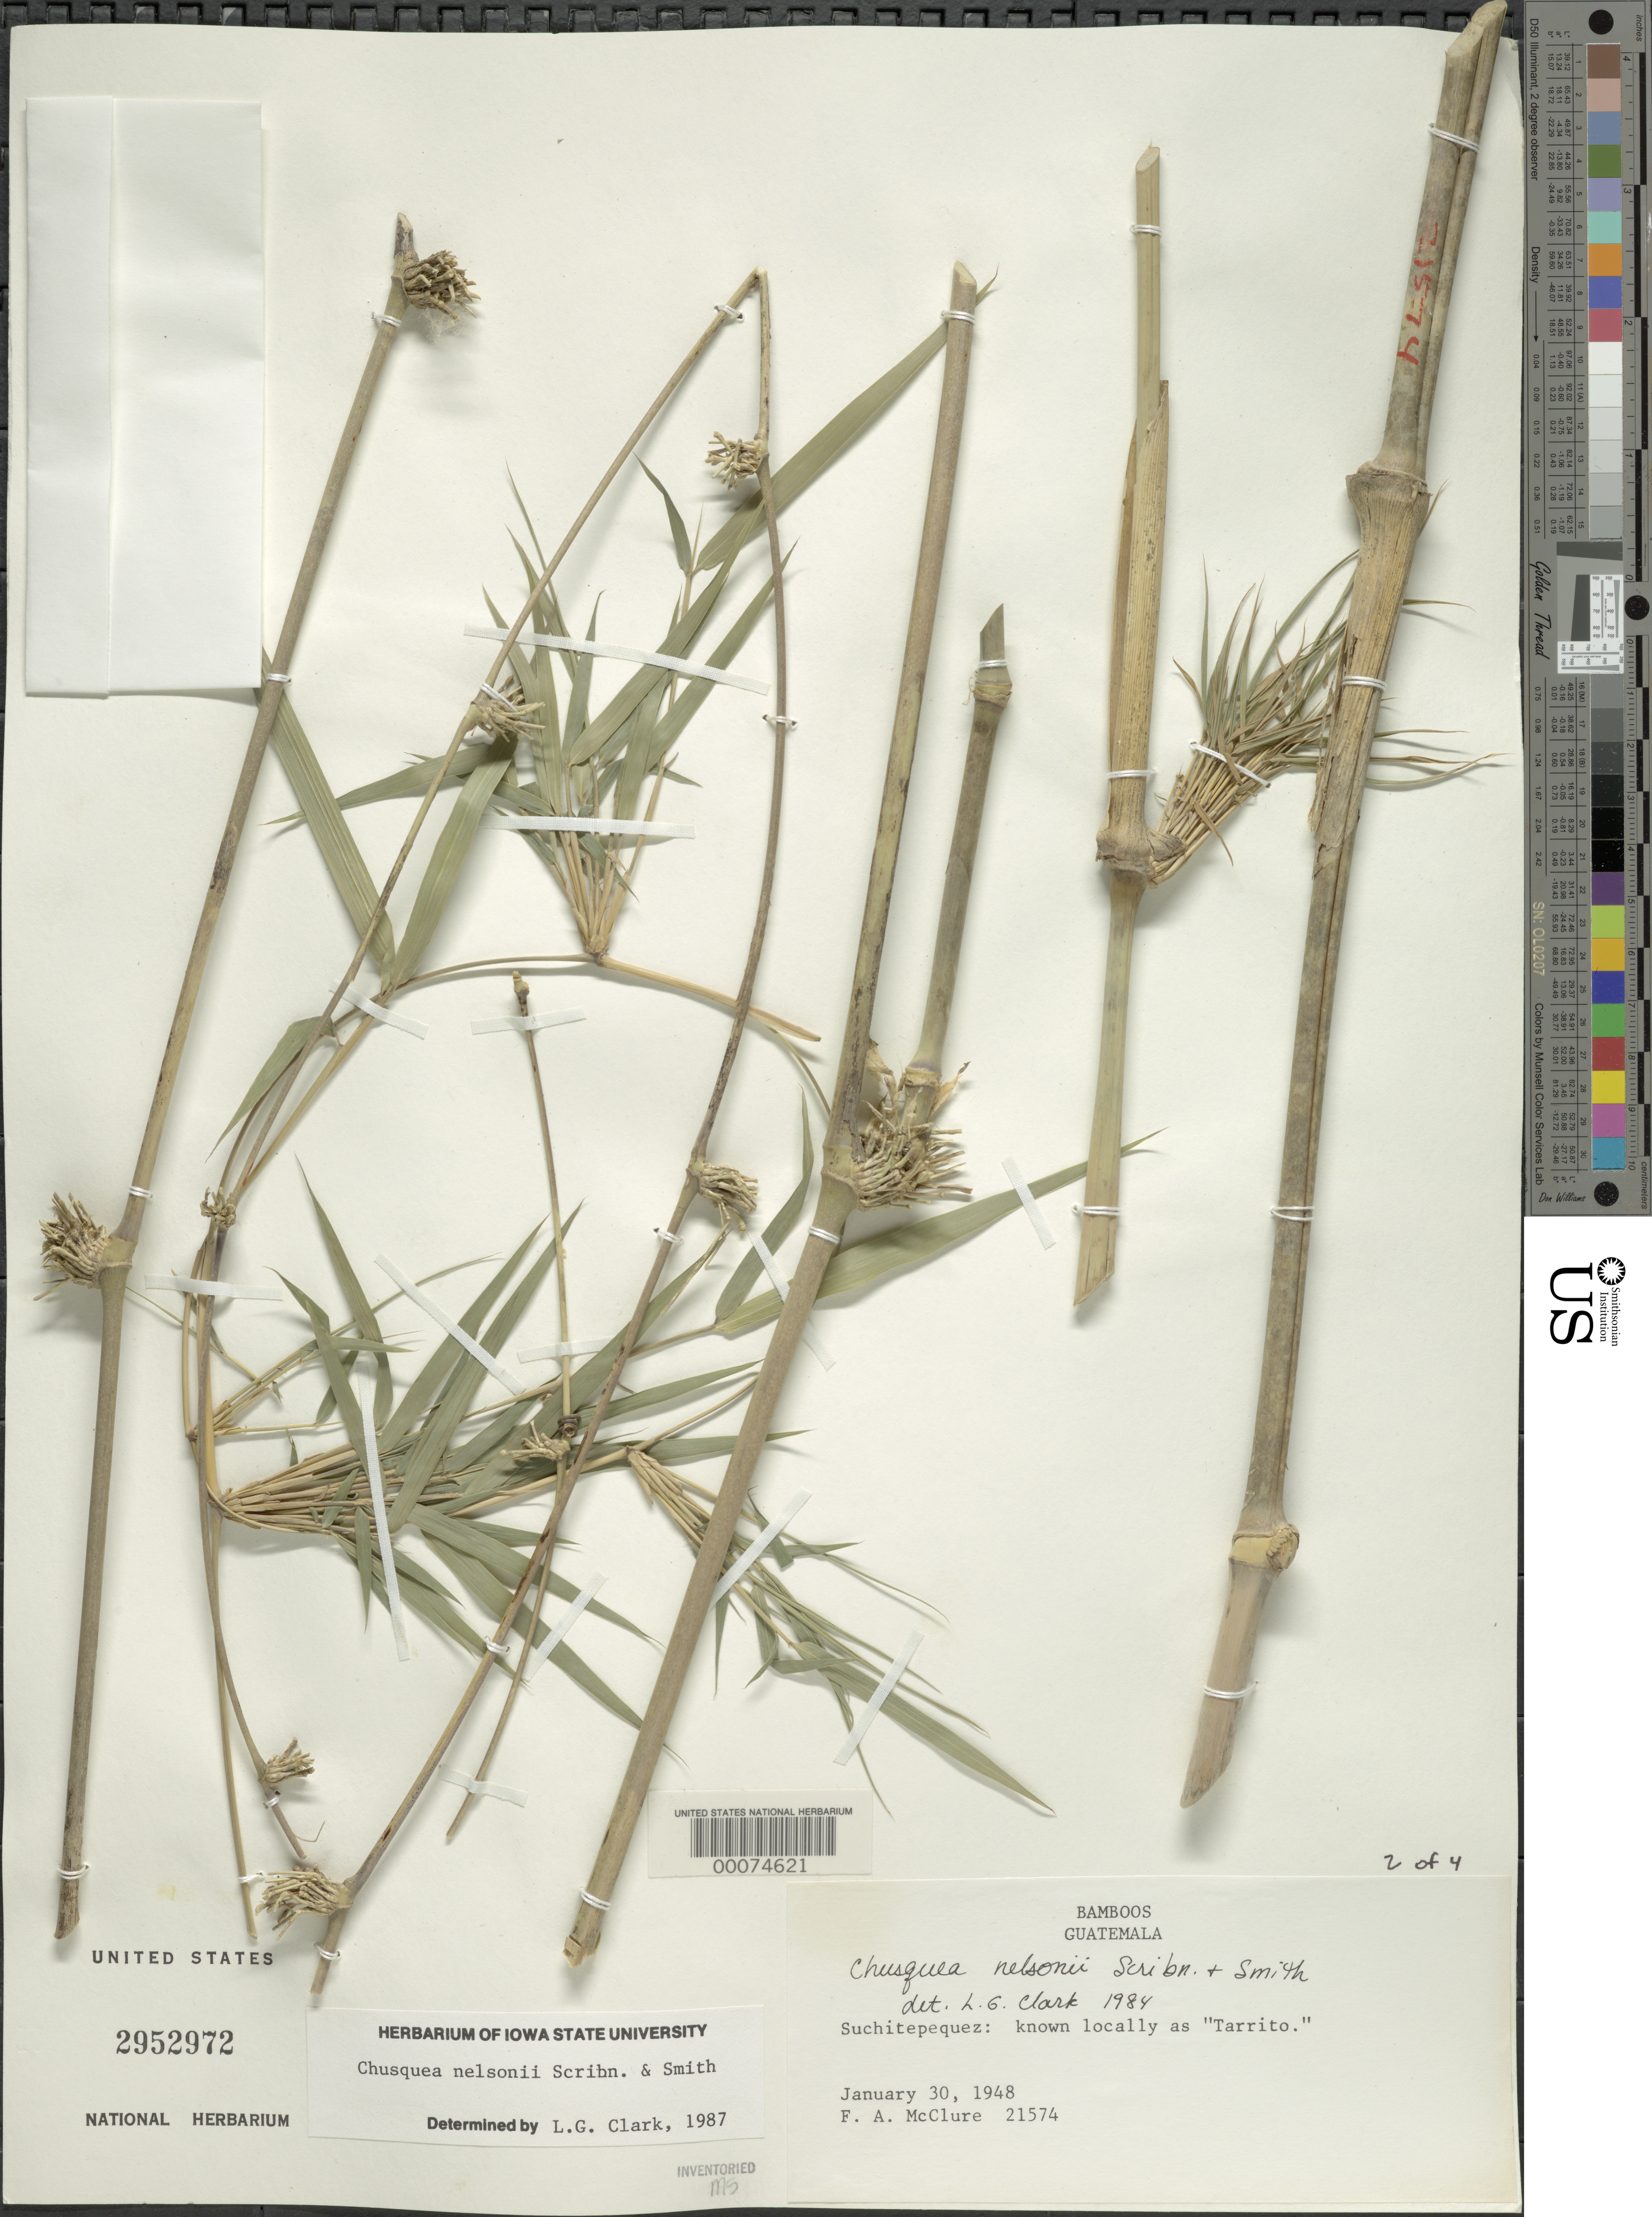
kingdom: Plantae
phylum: Tracheophyta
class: Liliopsida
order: Poales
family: Poaceae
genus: Chusquea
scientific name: Chusquea nelsonii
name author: Scribn. & J.G. Sm.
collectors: F. A. McClure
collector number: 21574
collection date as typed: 30 Jan 1948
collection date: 1948-01-30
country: Guatemala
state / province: Suchitepéquez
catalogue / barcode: US 2952972